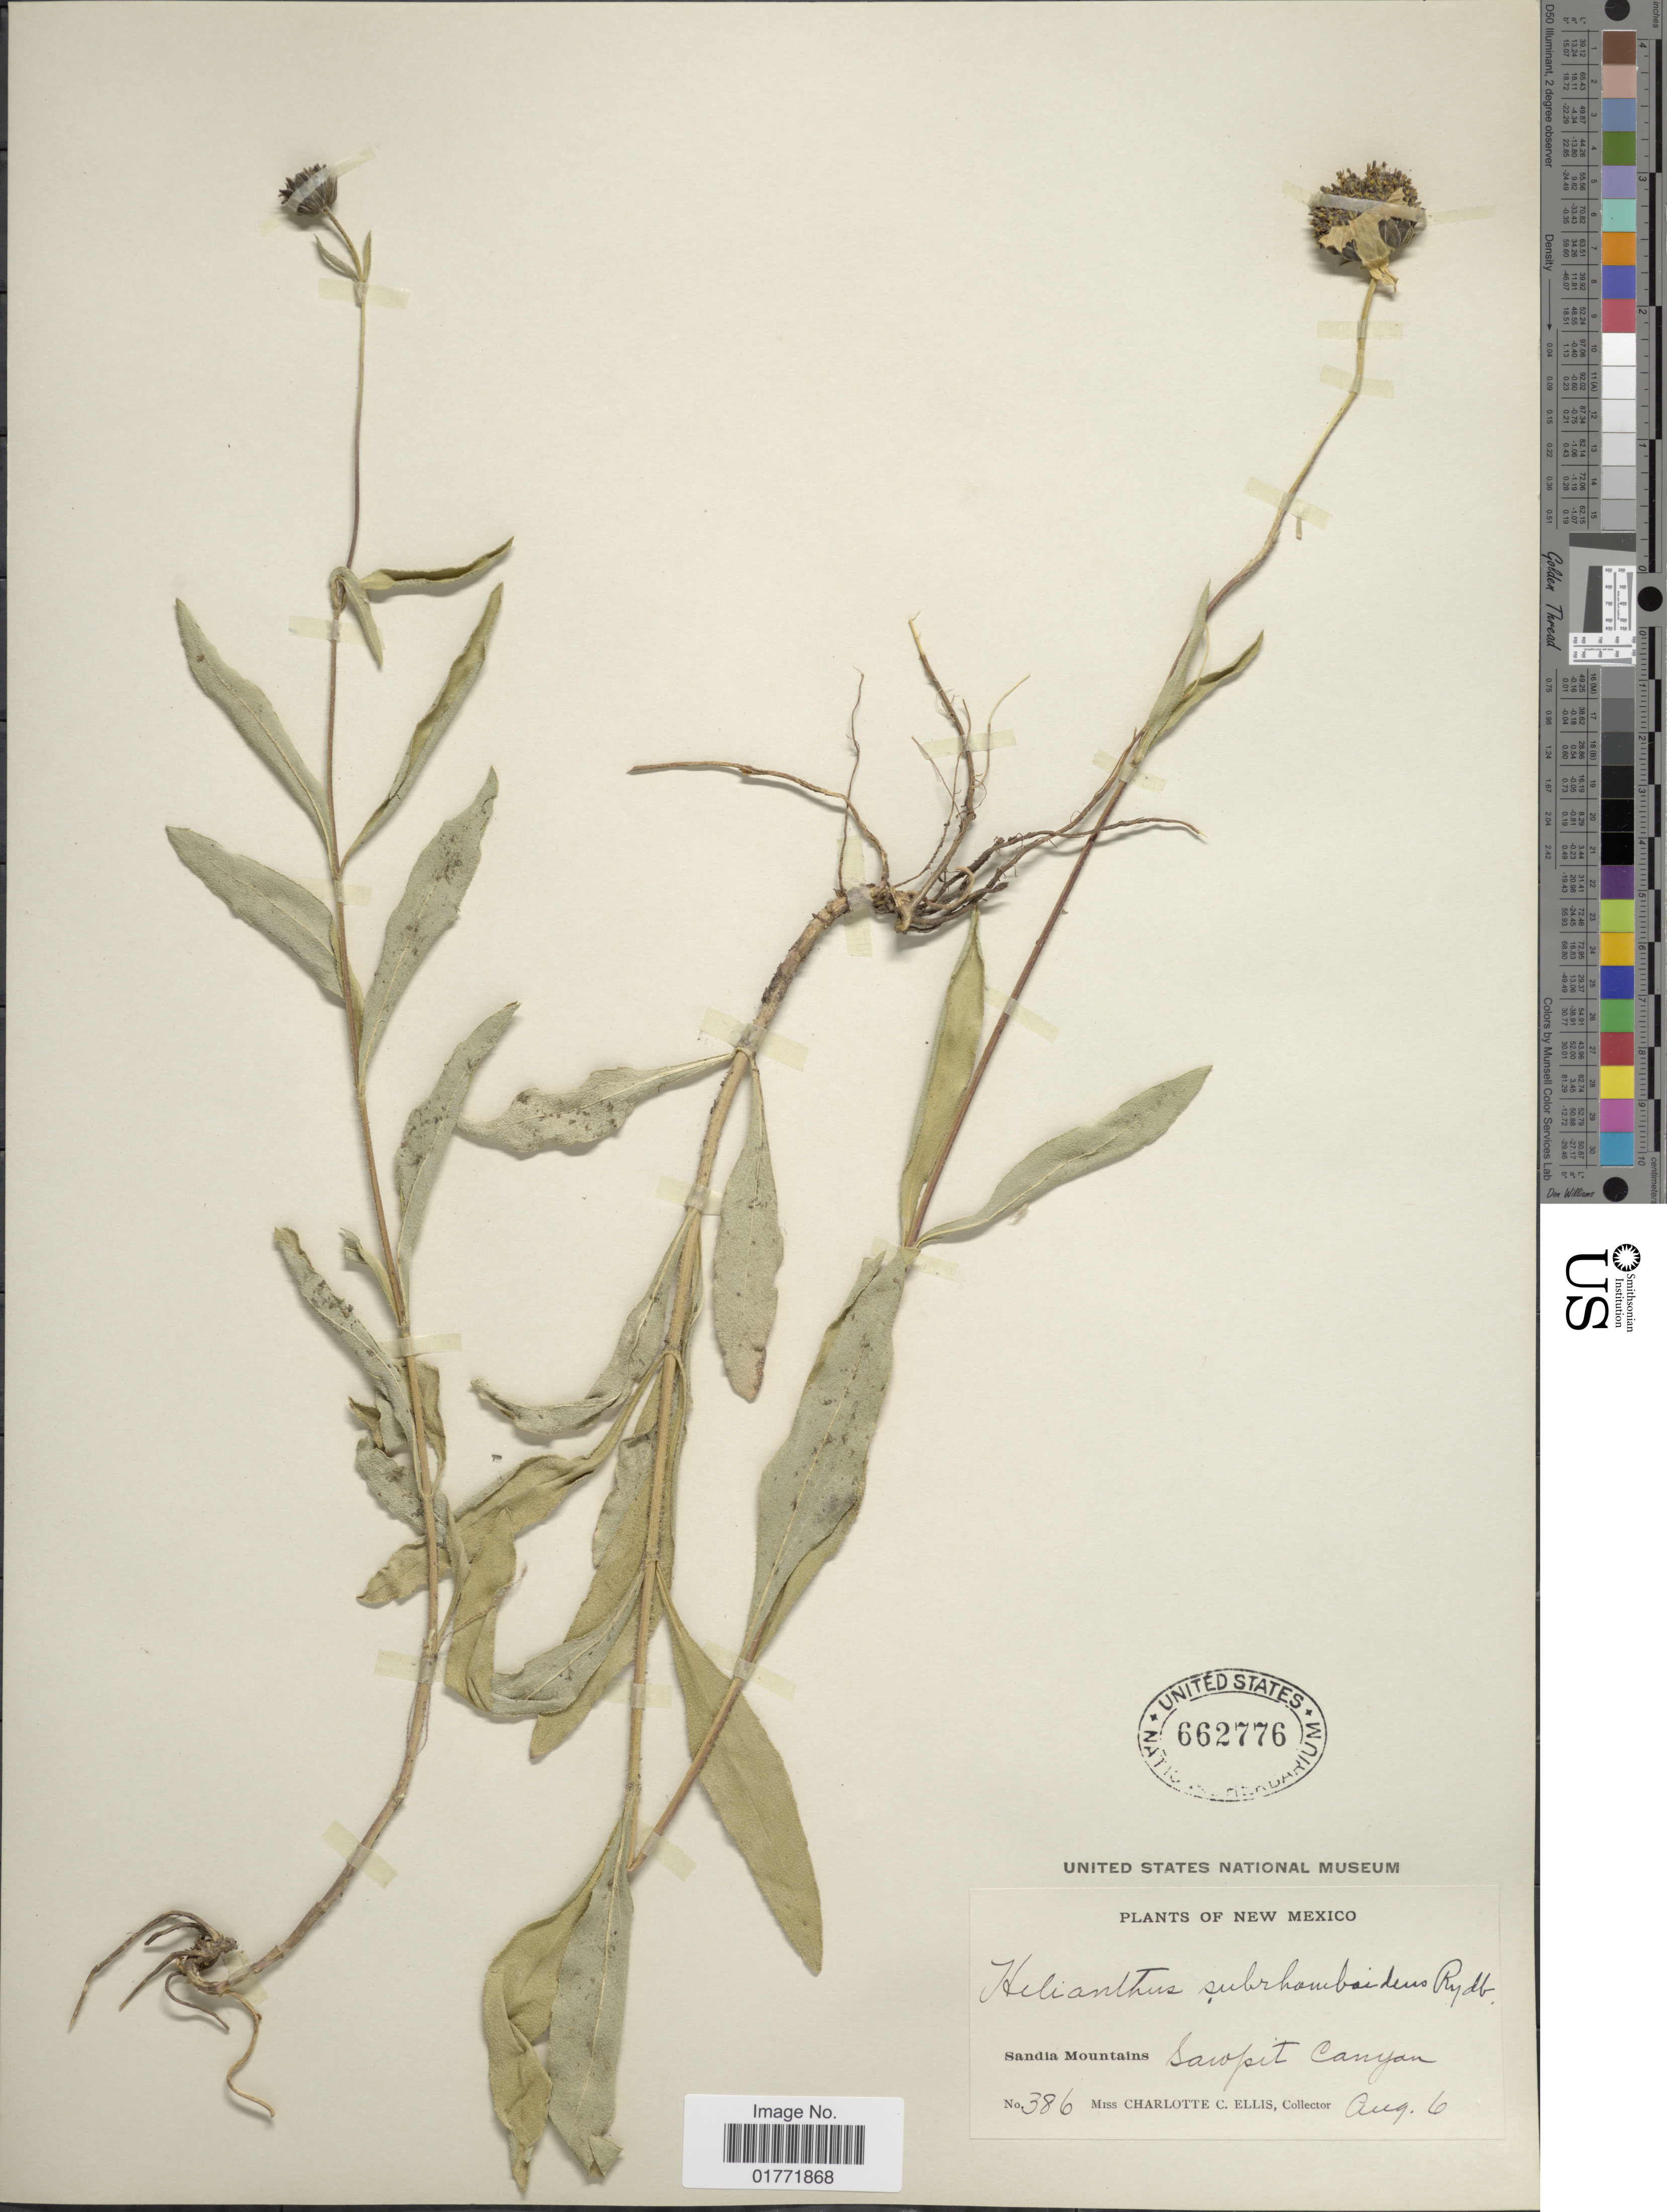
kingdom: Plantae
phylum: Tracheophyta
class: Magnoliopsida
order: Asterales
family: Asteraceae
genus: Helianthus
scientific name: Helianthus subrhomboideus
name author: Rydb.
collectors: C. C. Ellis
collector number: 386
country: United States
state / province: New Mexico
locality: Sandia Mountains, Sawpit Canyon.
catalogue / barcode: US 662776